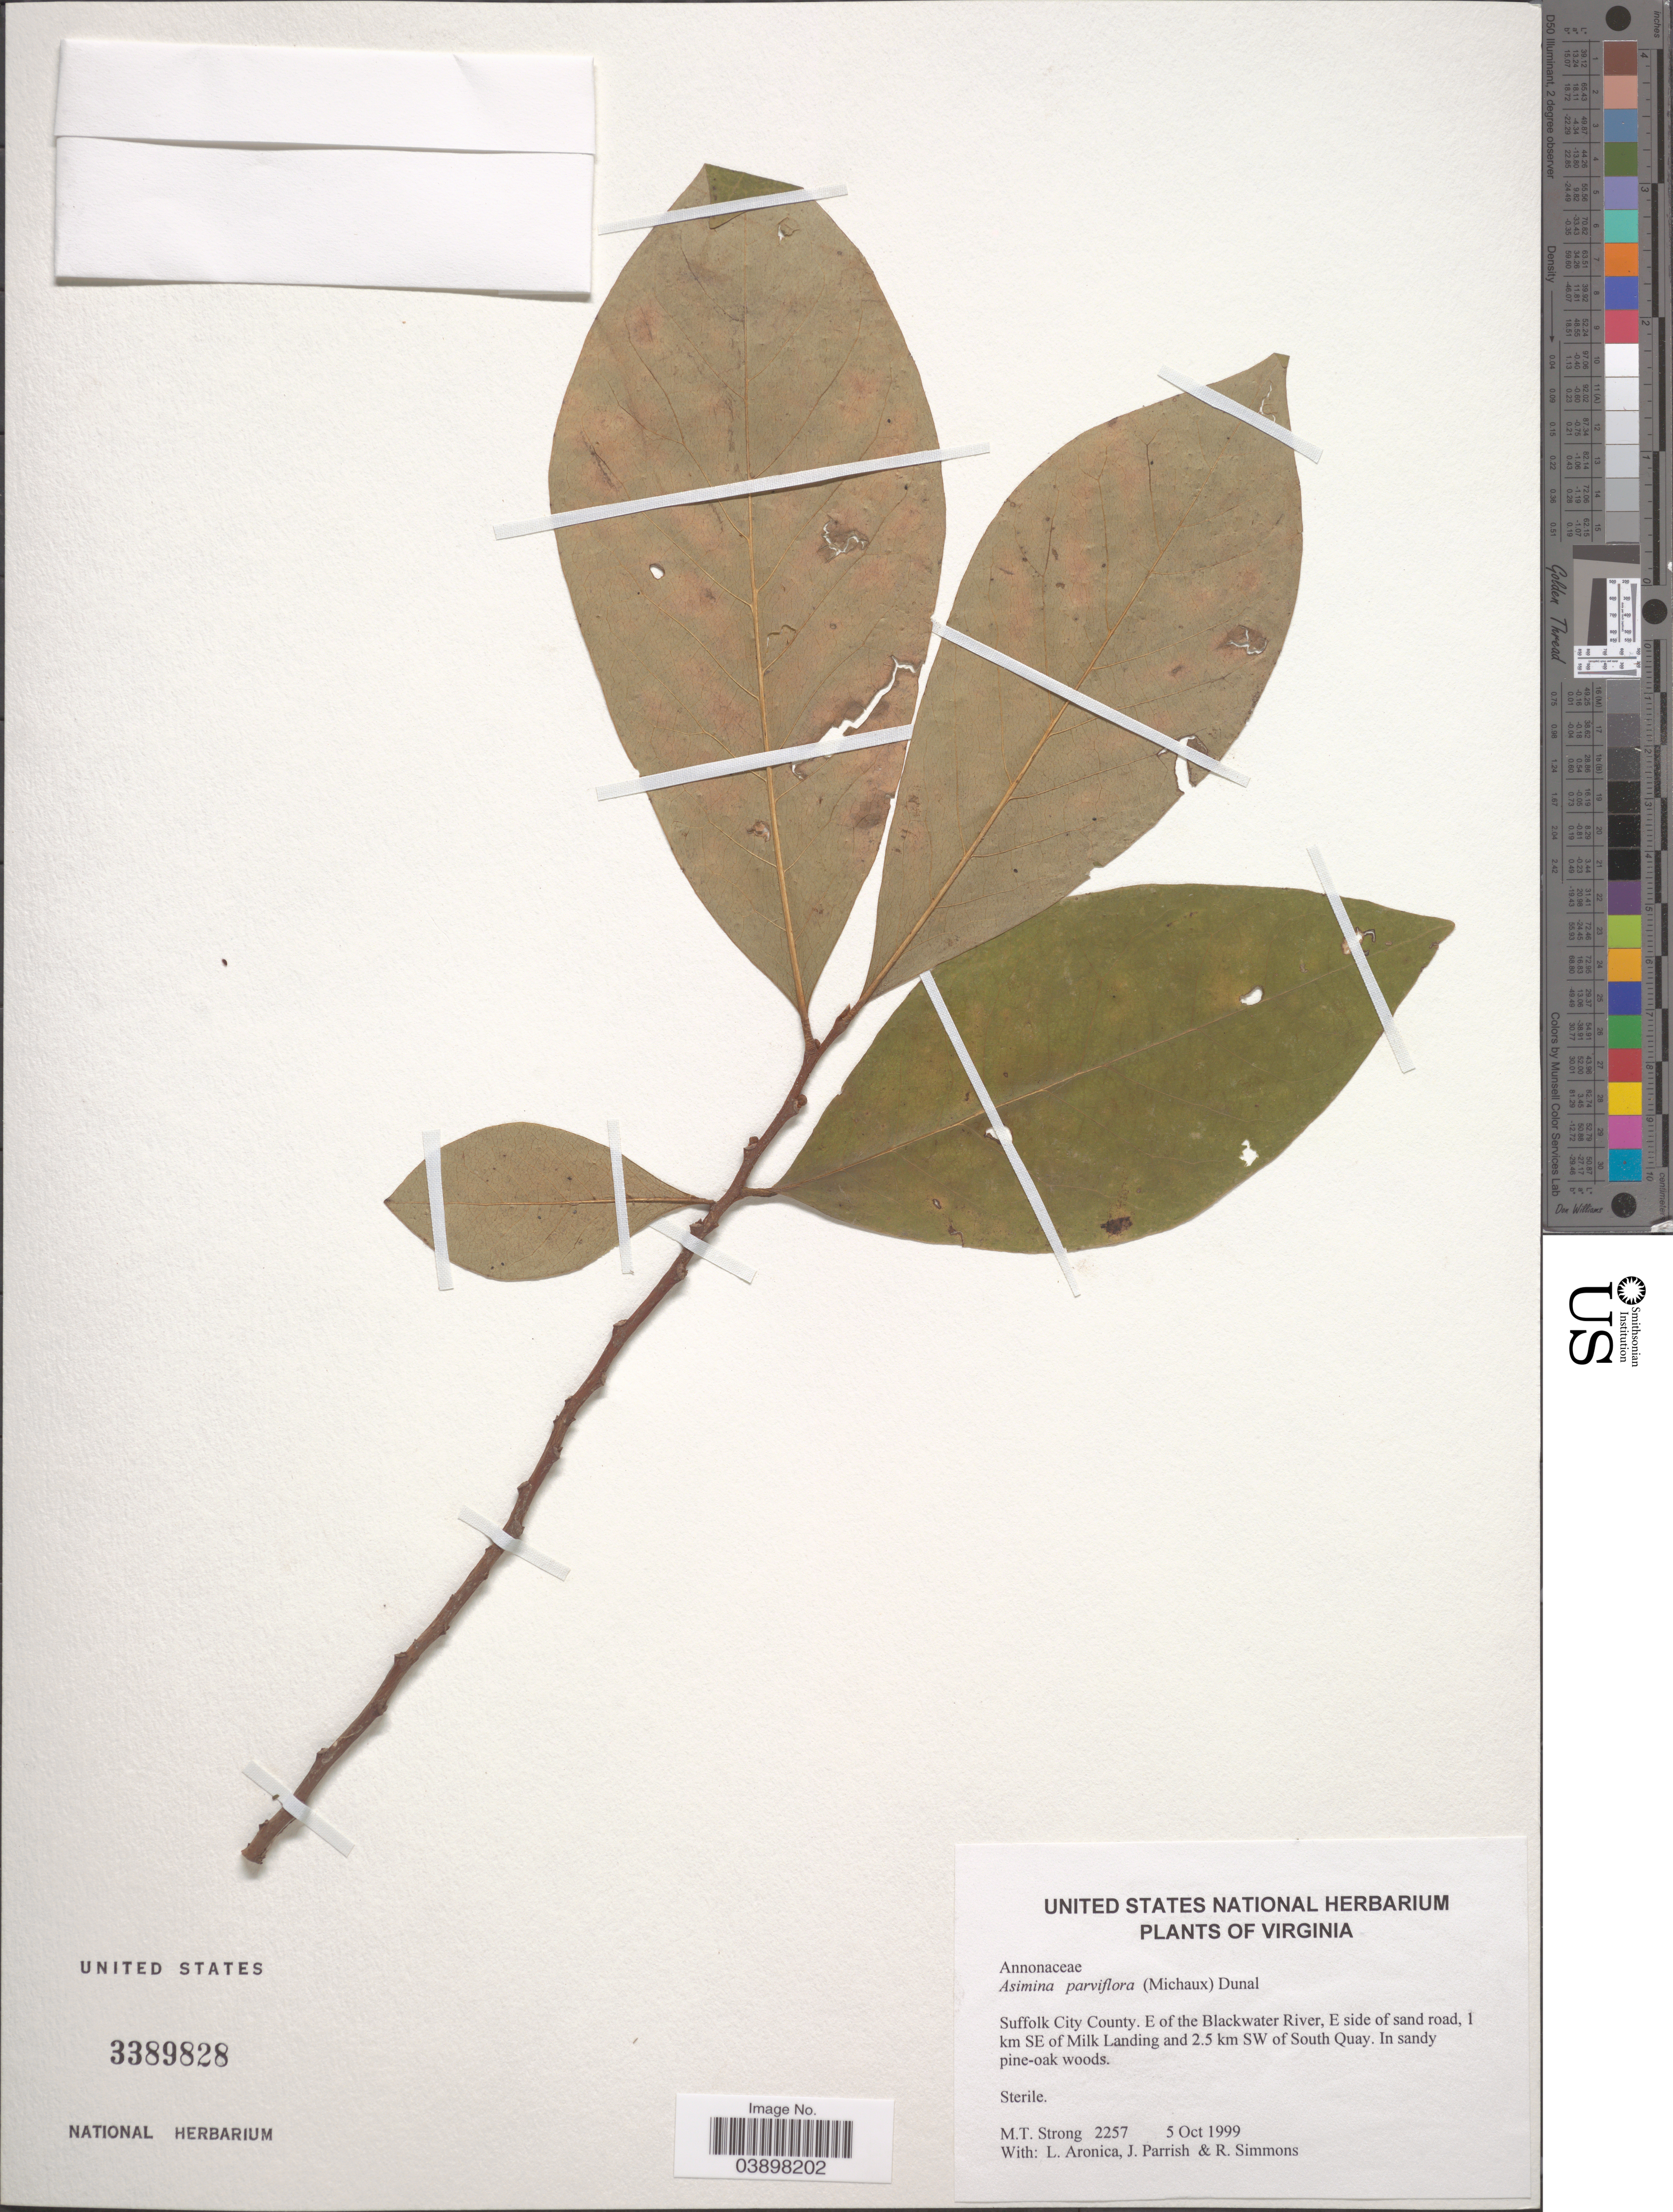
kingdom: Plantae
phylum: Tracheophyta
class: Magnoliopsida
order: Magnoliales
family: Annonaceae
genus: Asimina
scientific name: Asimina parviflora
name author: (Michx.) Dunal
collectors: M. T. Strong, L. Aronica, J. Parrish & R. Simmons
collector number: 2257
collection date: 1999-10-05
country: United States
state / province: Virginia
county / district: City of Suffolk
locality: Suffolk City County. E of the Blackwater River, E side of sand road, 1 km SE of Milk Landing and 2.5 km SW of South Quay.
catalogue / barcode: US 3389828